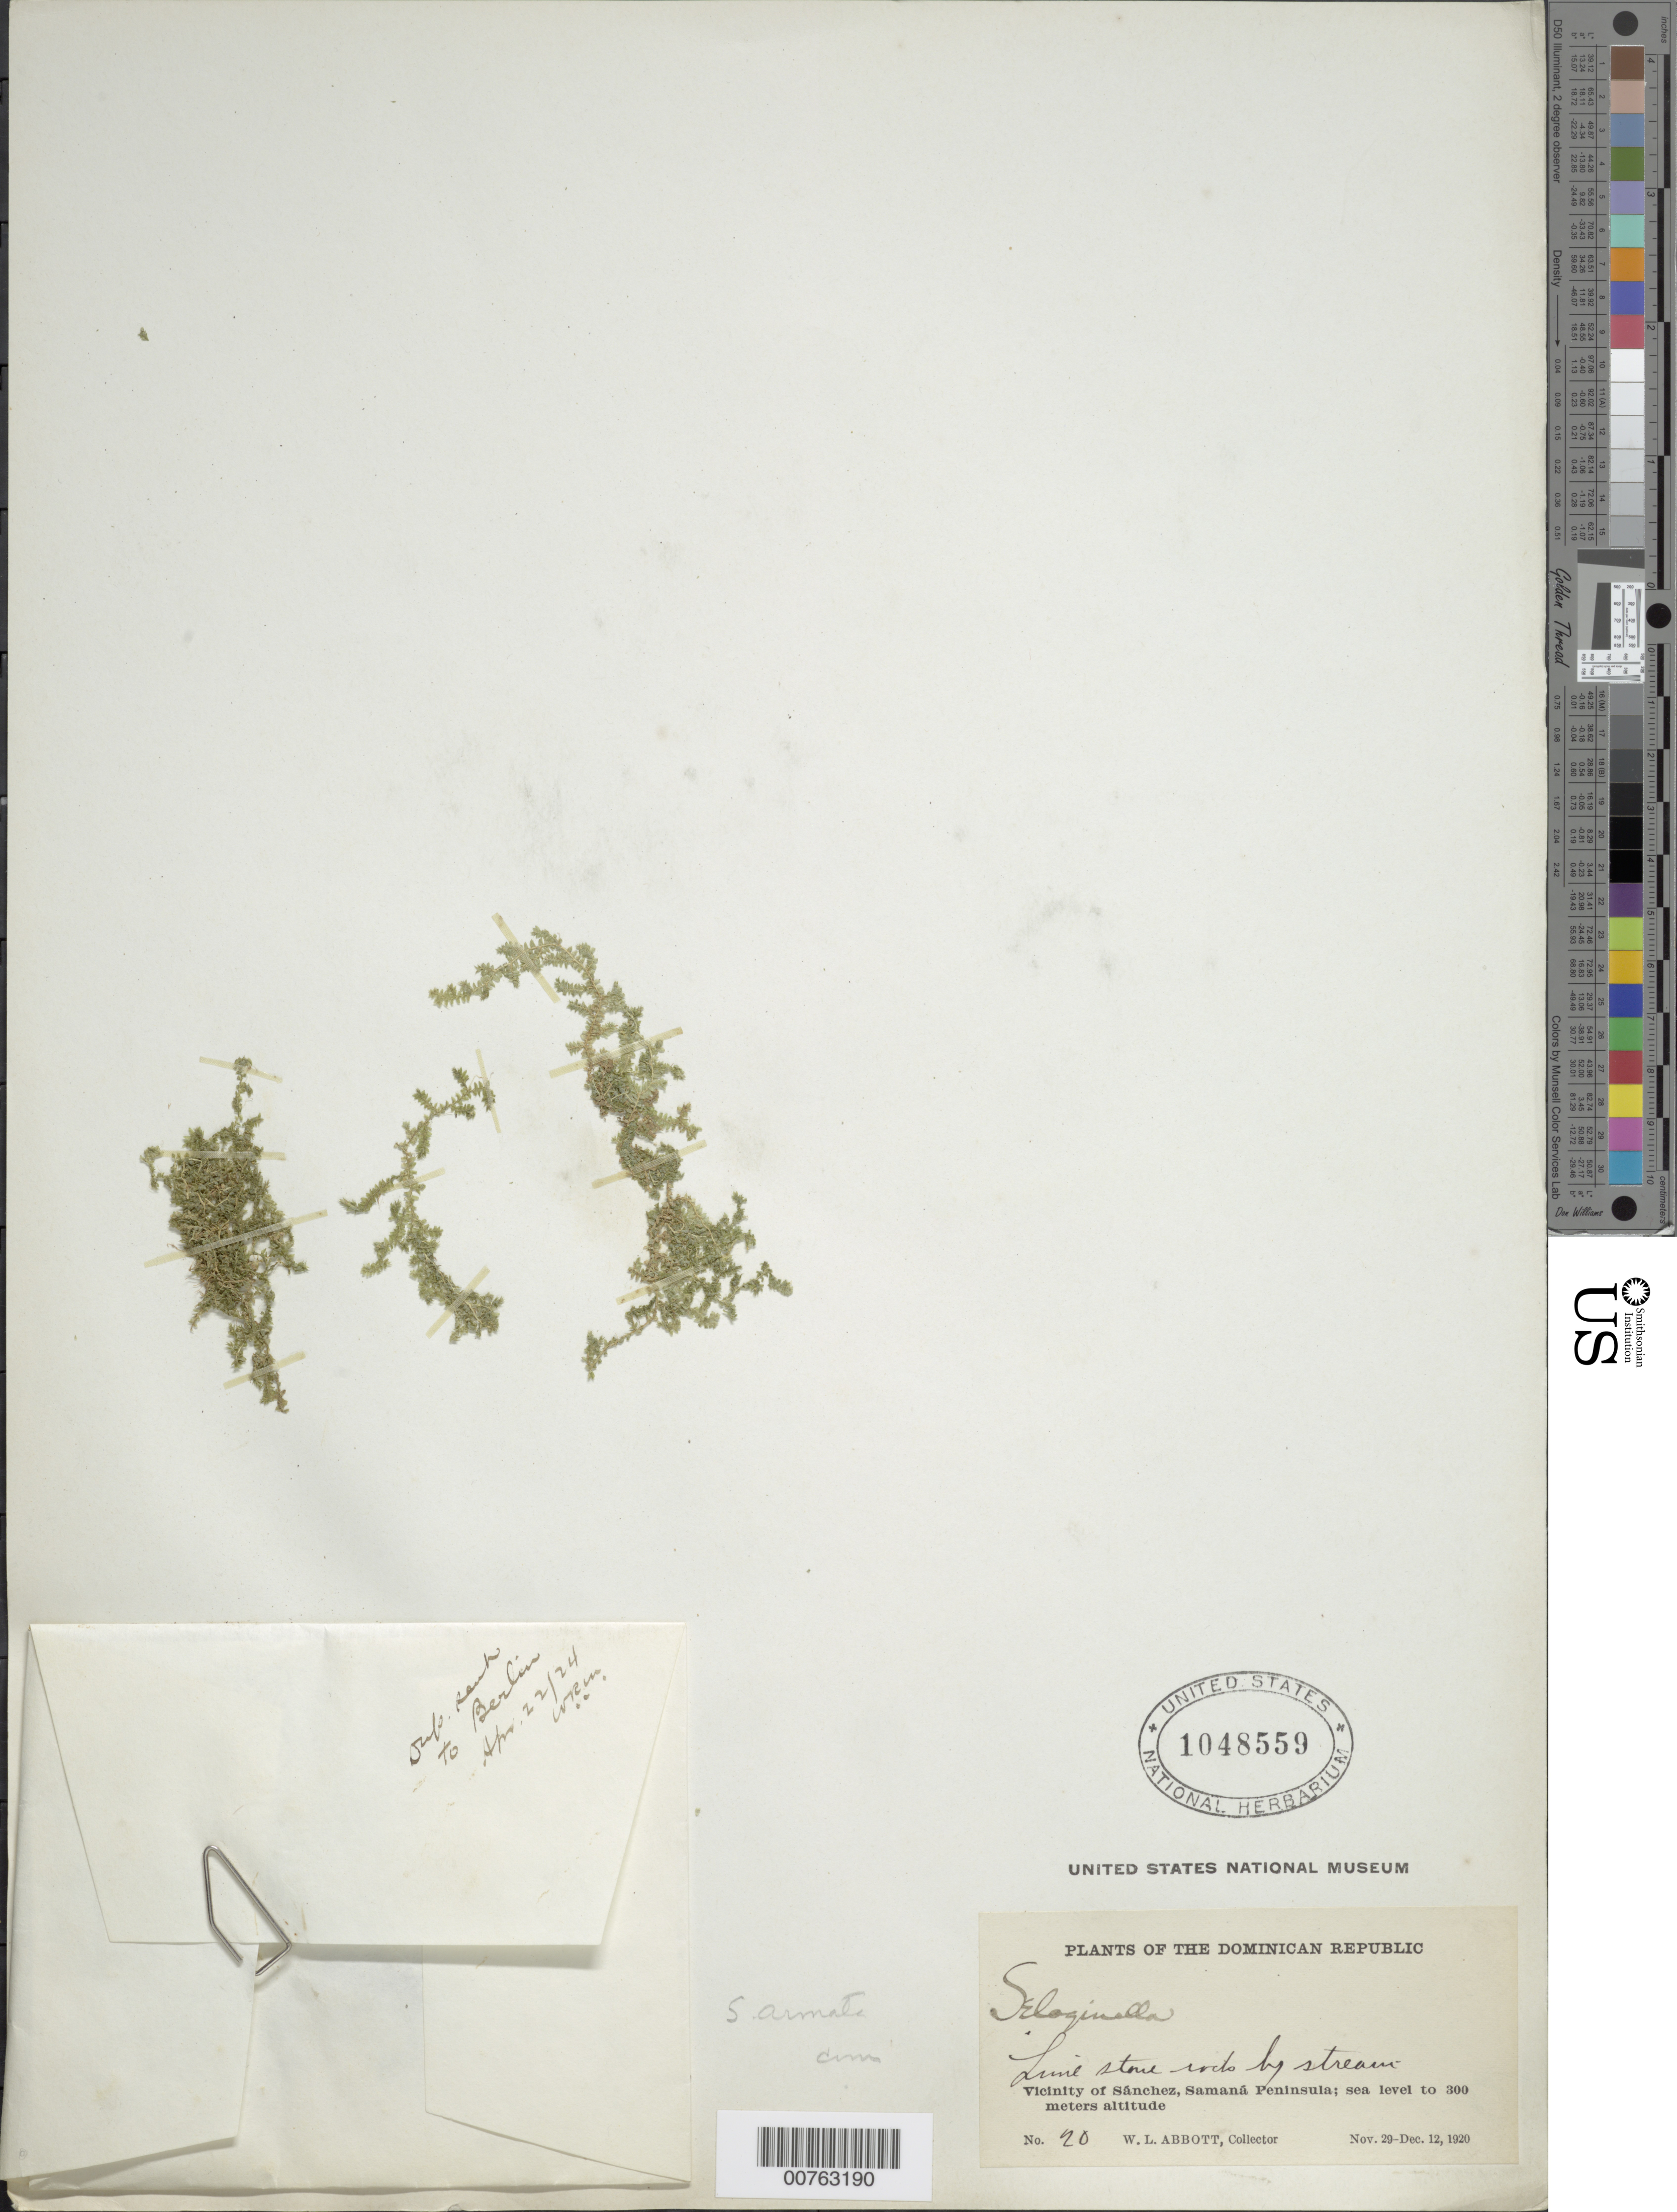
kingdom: Plantae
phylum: Tracheophyta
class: Lycopodiopsida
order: Selaginellales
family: Selaginellaceae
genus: Selaginella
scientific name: Selaginella armata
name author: Baker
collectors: E. C. Leonard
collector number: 20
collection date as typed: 29 Dec 1920 12 Dec 1920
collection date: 1920-12-12/1920-12-29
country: Dominican Republic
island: Hispaniola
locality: Vicinity of Sánchez, Samaná Peninsula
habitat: Limestone rocks by stream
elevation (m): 0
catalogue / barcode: US 1048559